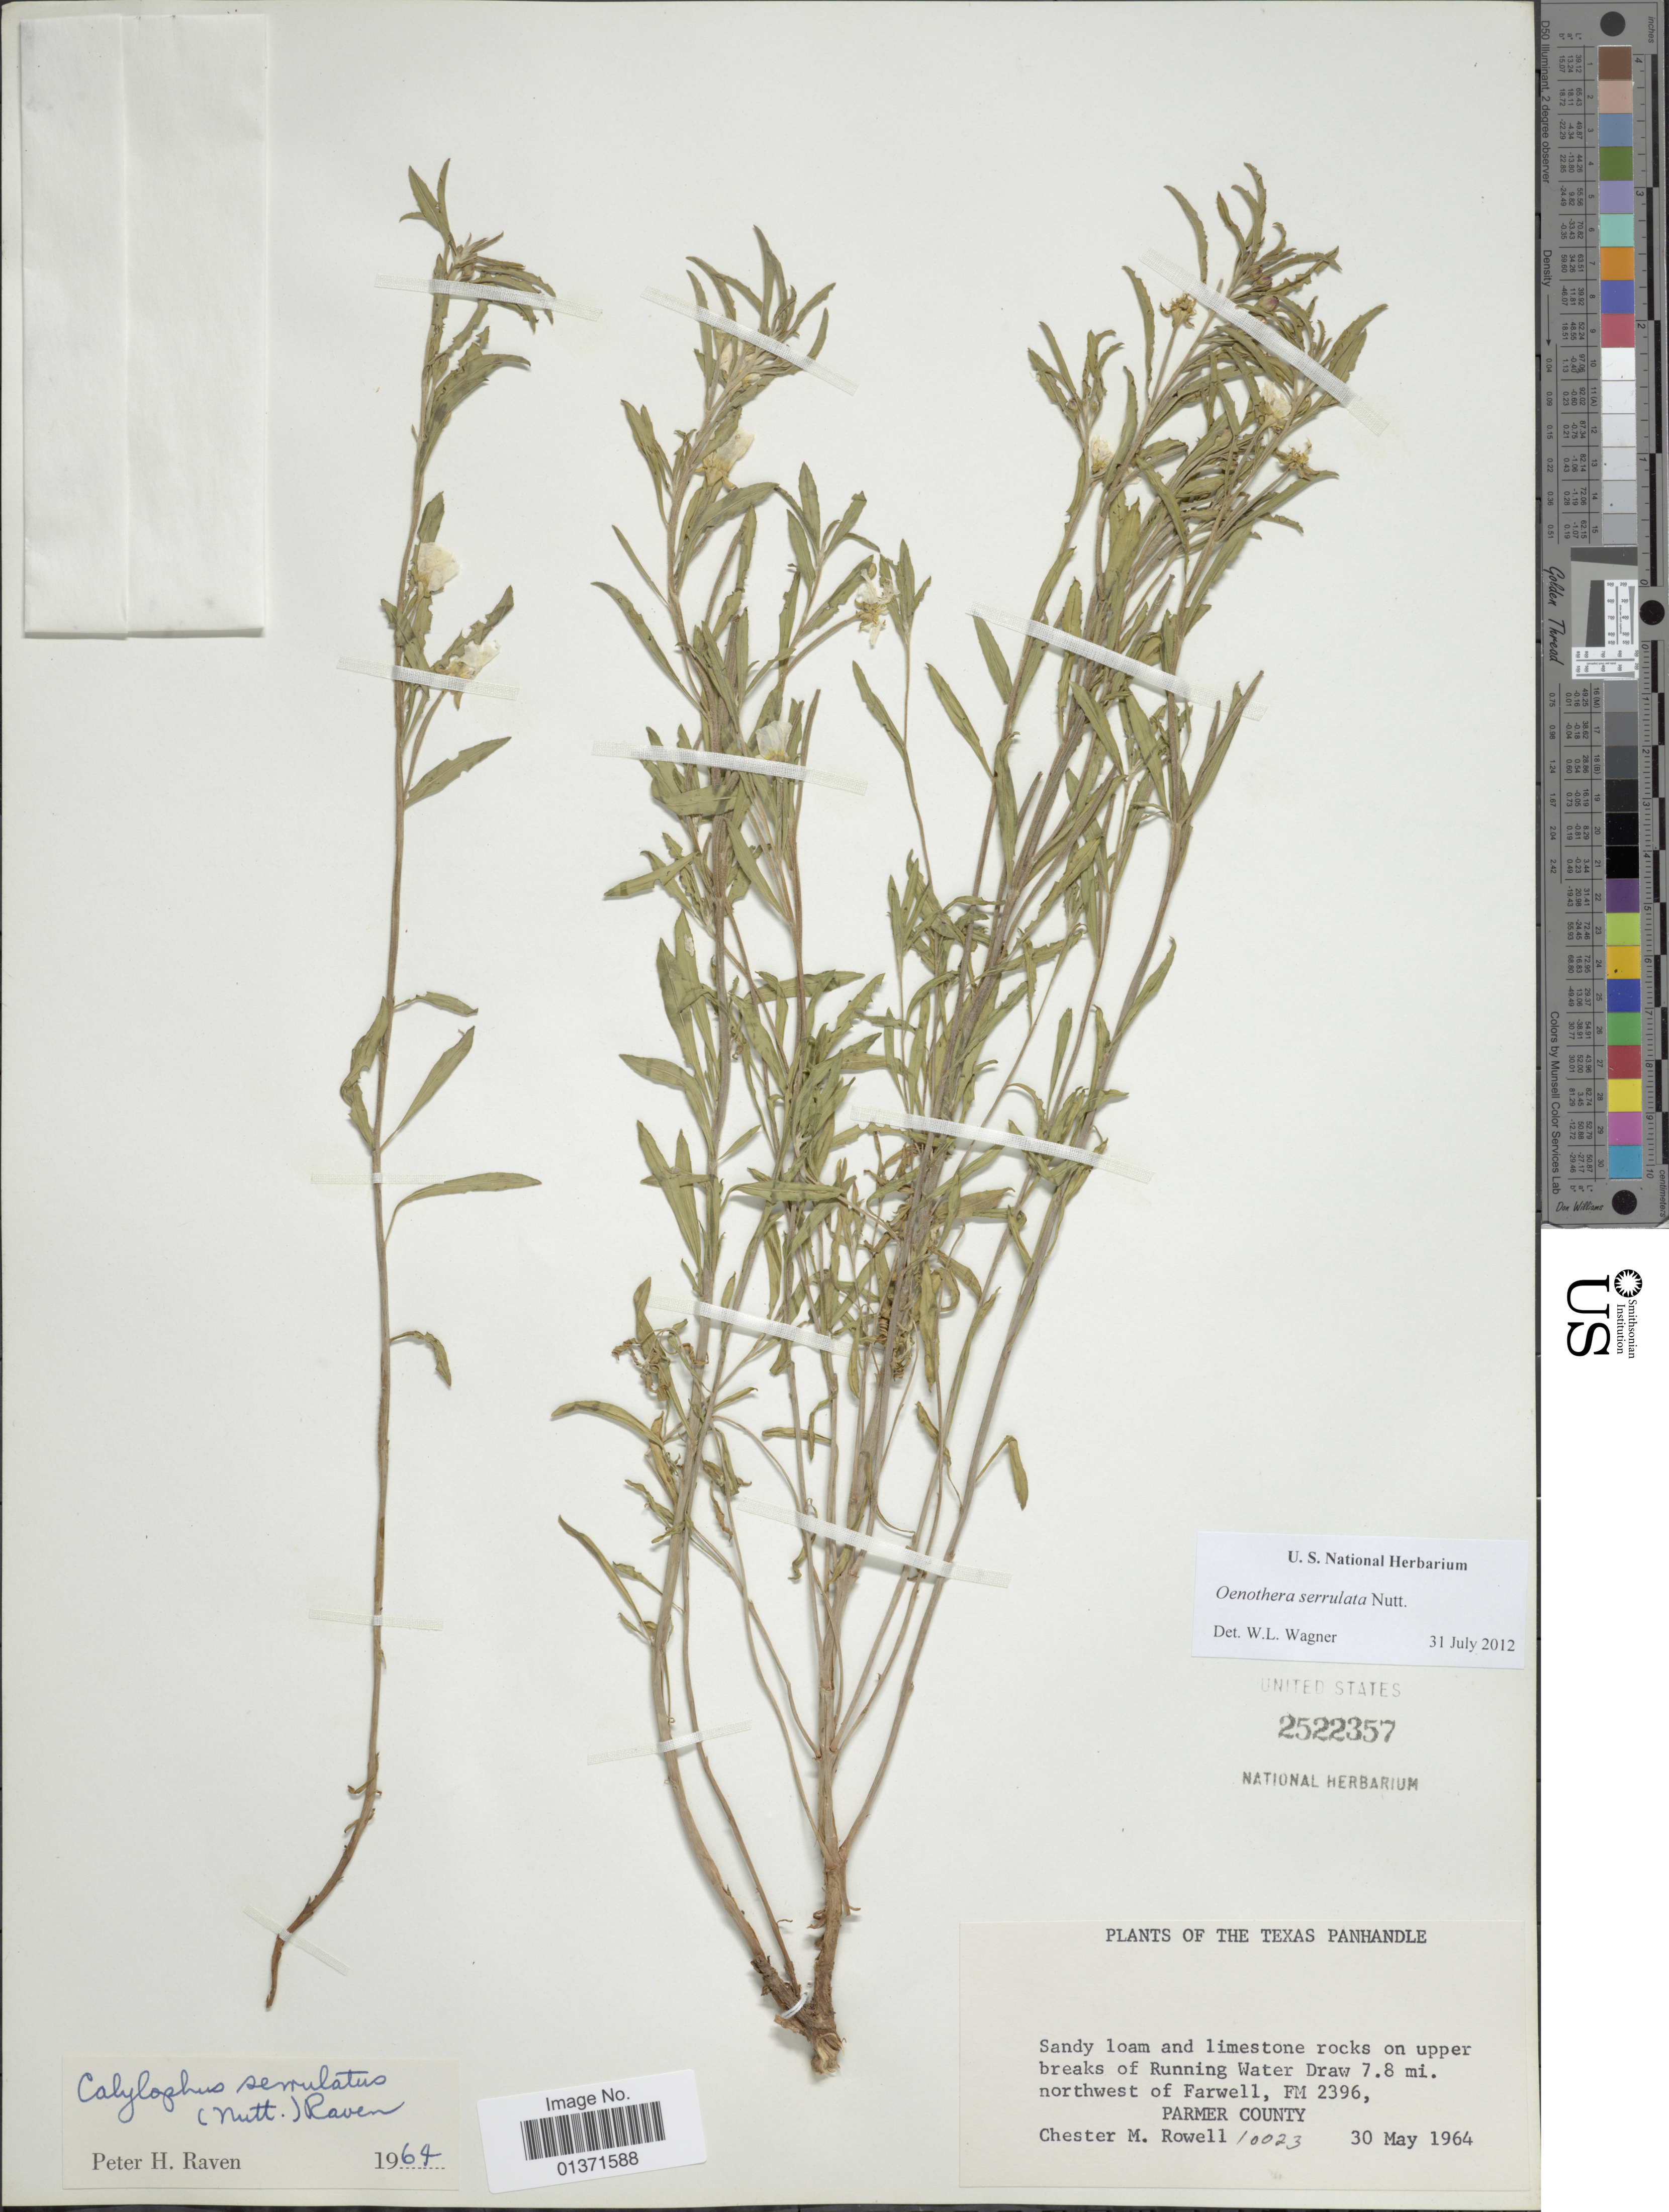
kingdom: Plantae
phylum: Tracheophyta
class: Magnoliopsida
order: Myrtales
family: Onagraceae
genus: Oenothera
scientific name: Oenothera serrulata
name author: Nutt.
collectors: C. M. Rowell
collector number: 10023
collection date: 1964-05-30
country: United States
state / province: Texas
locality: Texas Panhandle, sandy loam and limestone rocks on upper breaks of Running Water Draw 7.8 mi. northwest of Farwell, FM 2396, Parmer County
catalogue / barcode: US 2522357